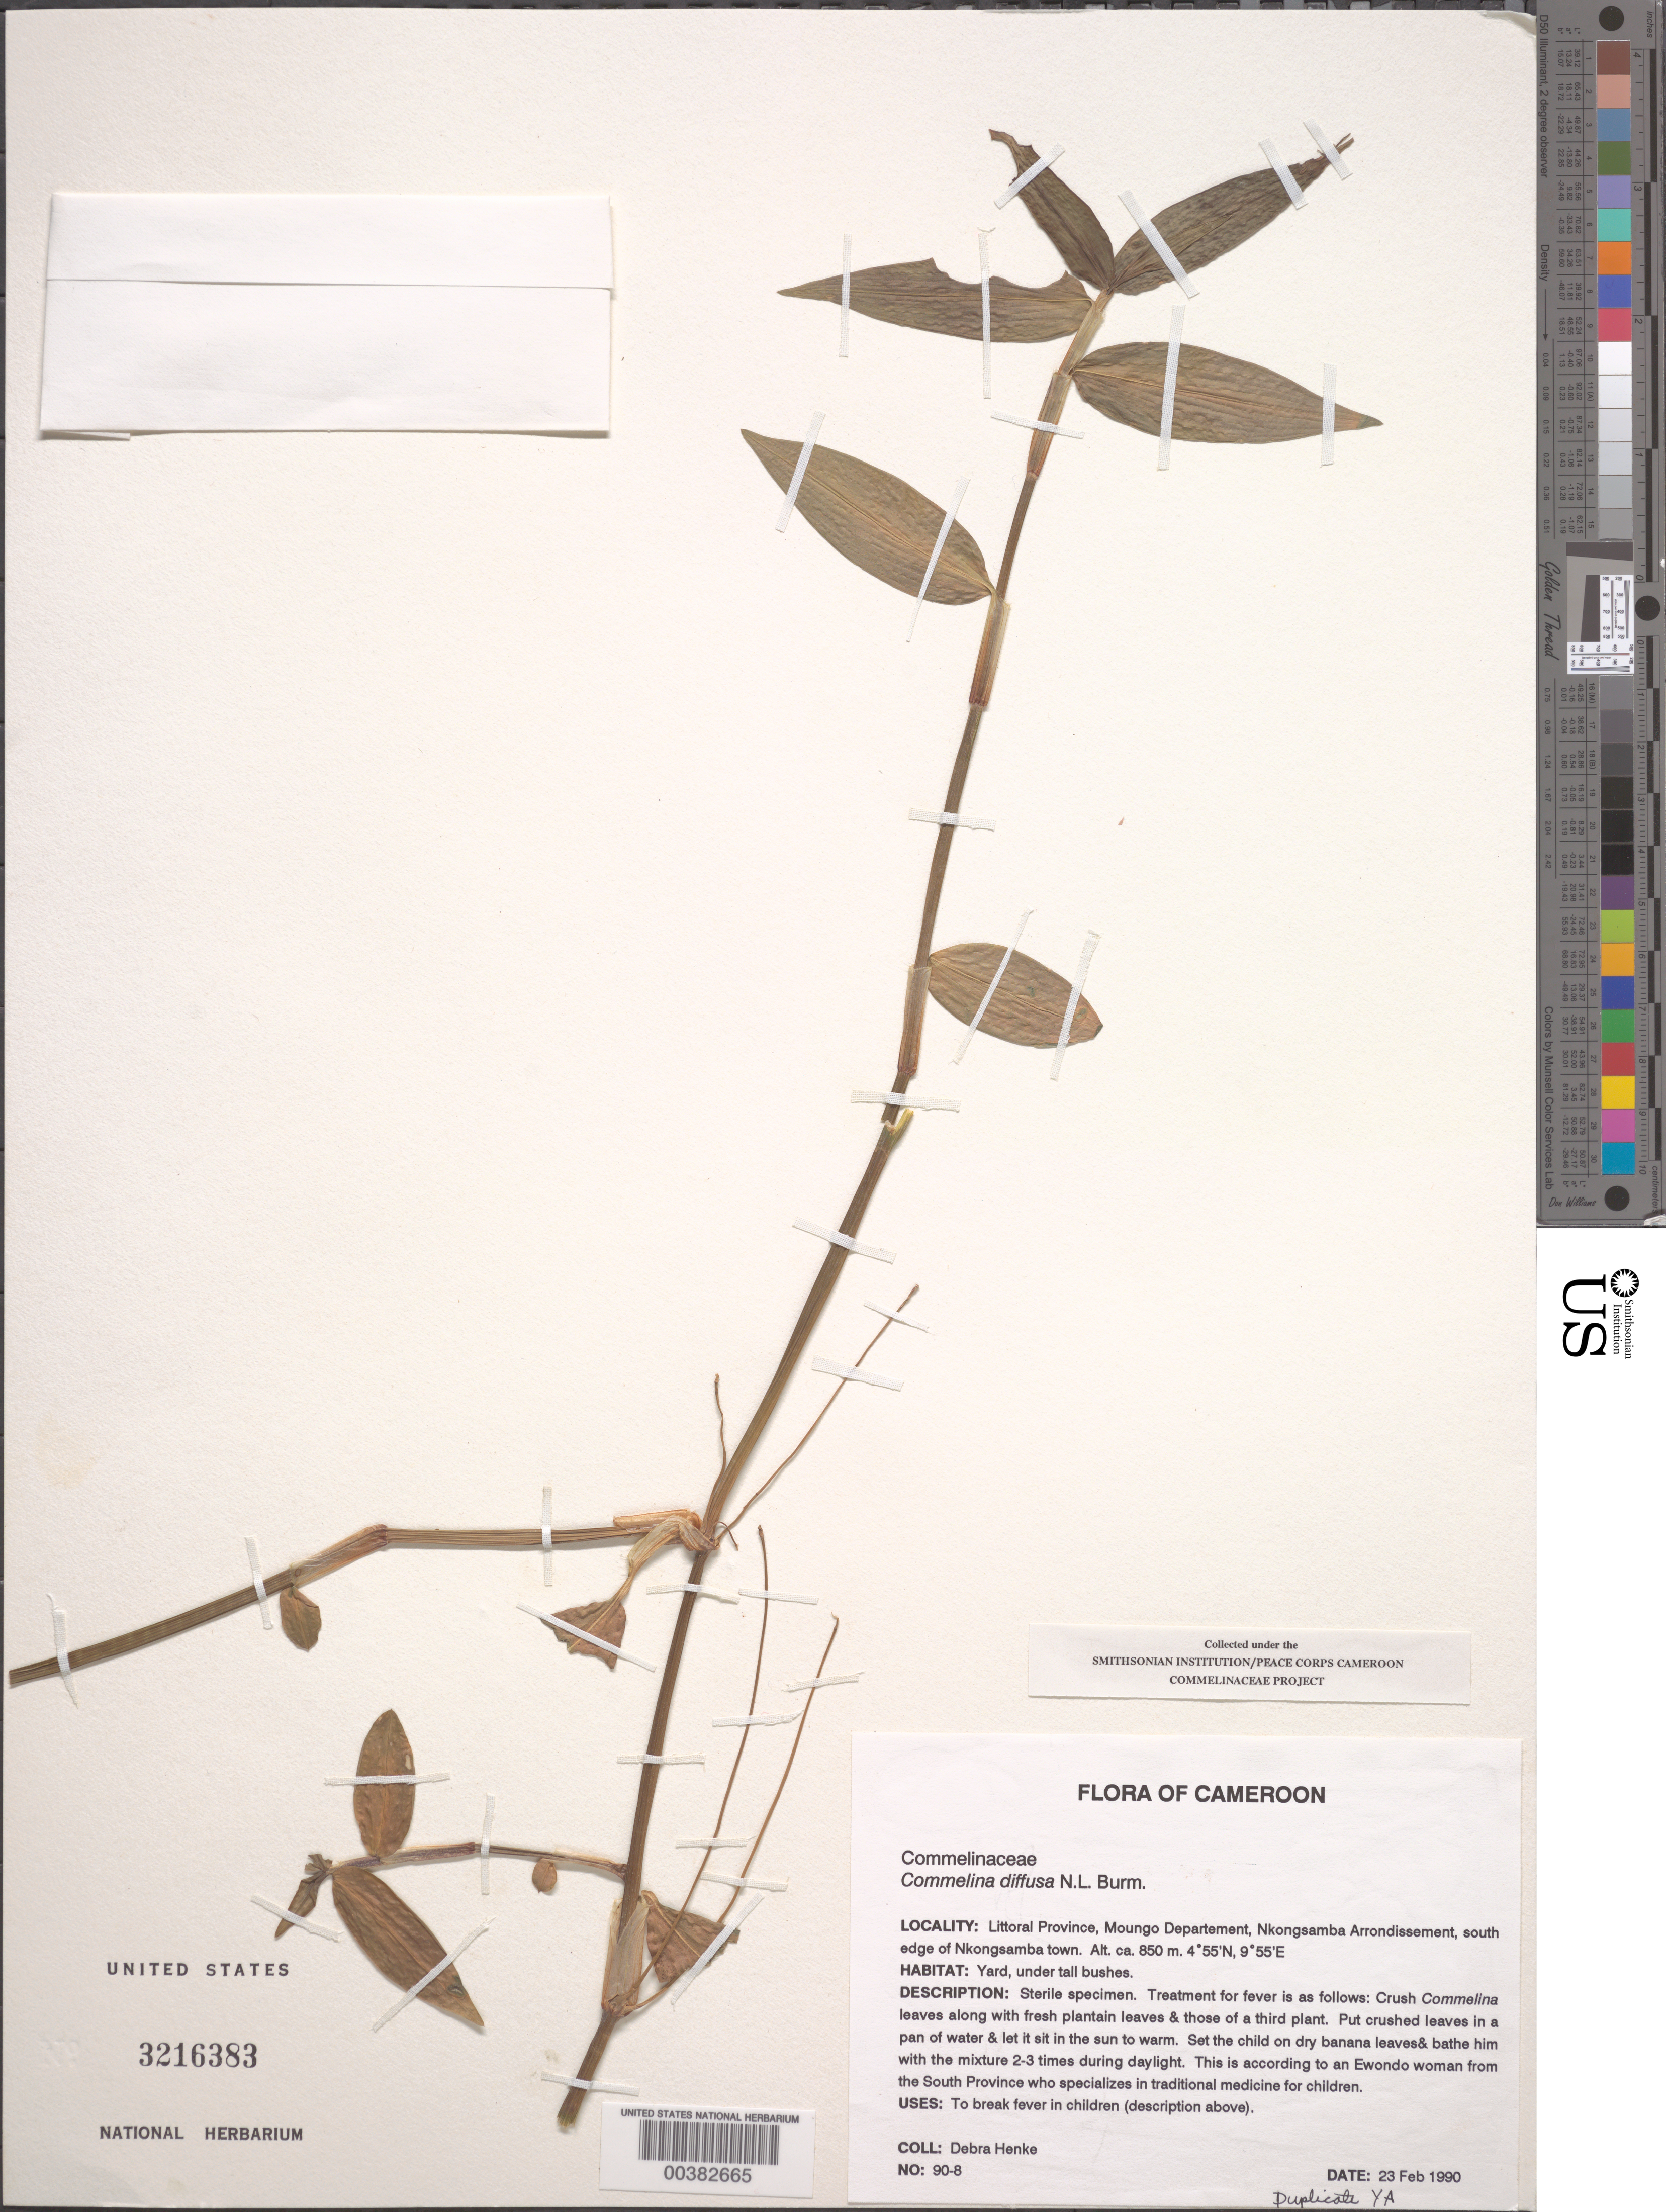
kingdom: Plantae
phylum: Tracheophyta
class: Liliopsida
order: Commelinales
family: Commelinaceae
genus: Commelina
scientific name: Commelina diffusa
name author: Burm. f.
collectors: D. Henke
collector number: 90-8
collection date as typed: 23 Feb 1990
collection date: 1990-02-23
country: Cameroon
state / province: Littoral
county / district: Mungo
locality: Nkongsamba arroundissement, s edge of nkongsamba town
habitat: Yard, under tall bushes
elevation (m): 850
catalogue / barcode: US 3216383